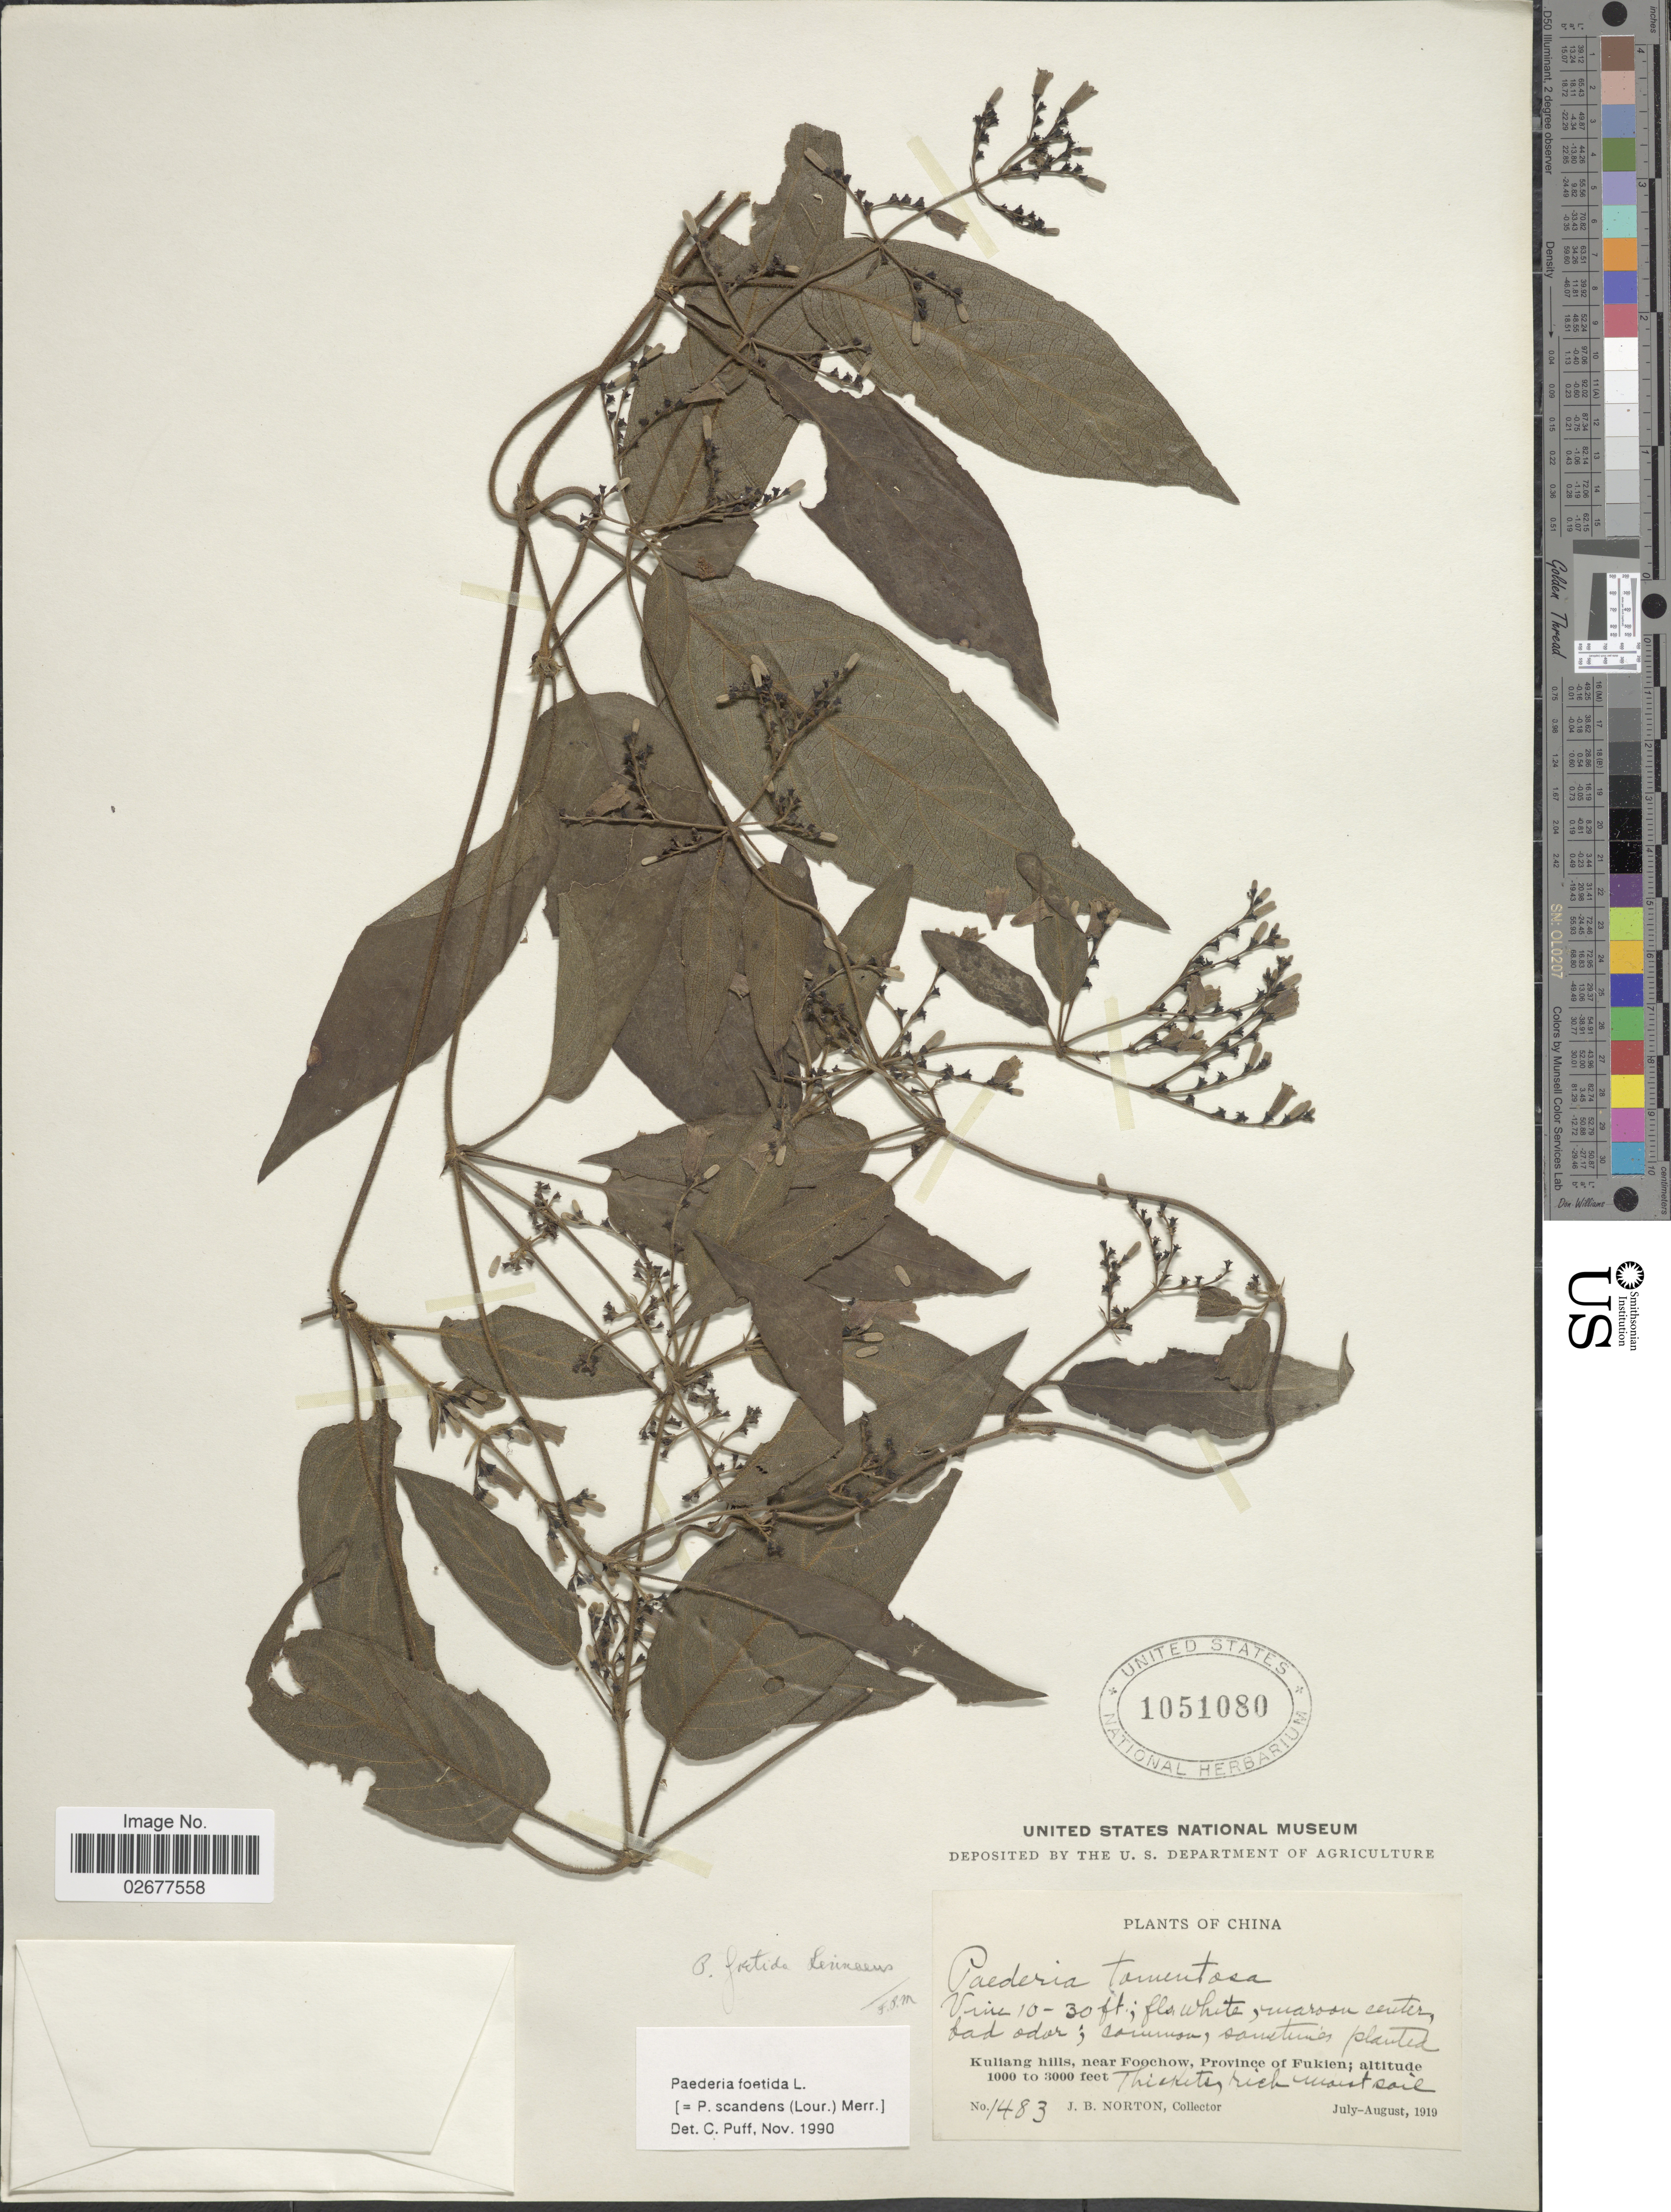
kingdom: Plantae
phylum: Tracheophyta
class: Magnoliopsida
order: Gentianales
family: Rubiaceae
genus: Paederia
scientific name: Paederia foetida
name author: Wall.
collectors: J. B. Norton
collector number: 1483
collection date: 1919-07/1919-08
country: China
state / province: Fujian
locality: Kuliang hills, near Foochow, Province of Fukien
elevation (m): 305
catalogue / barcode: US 1051080